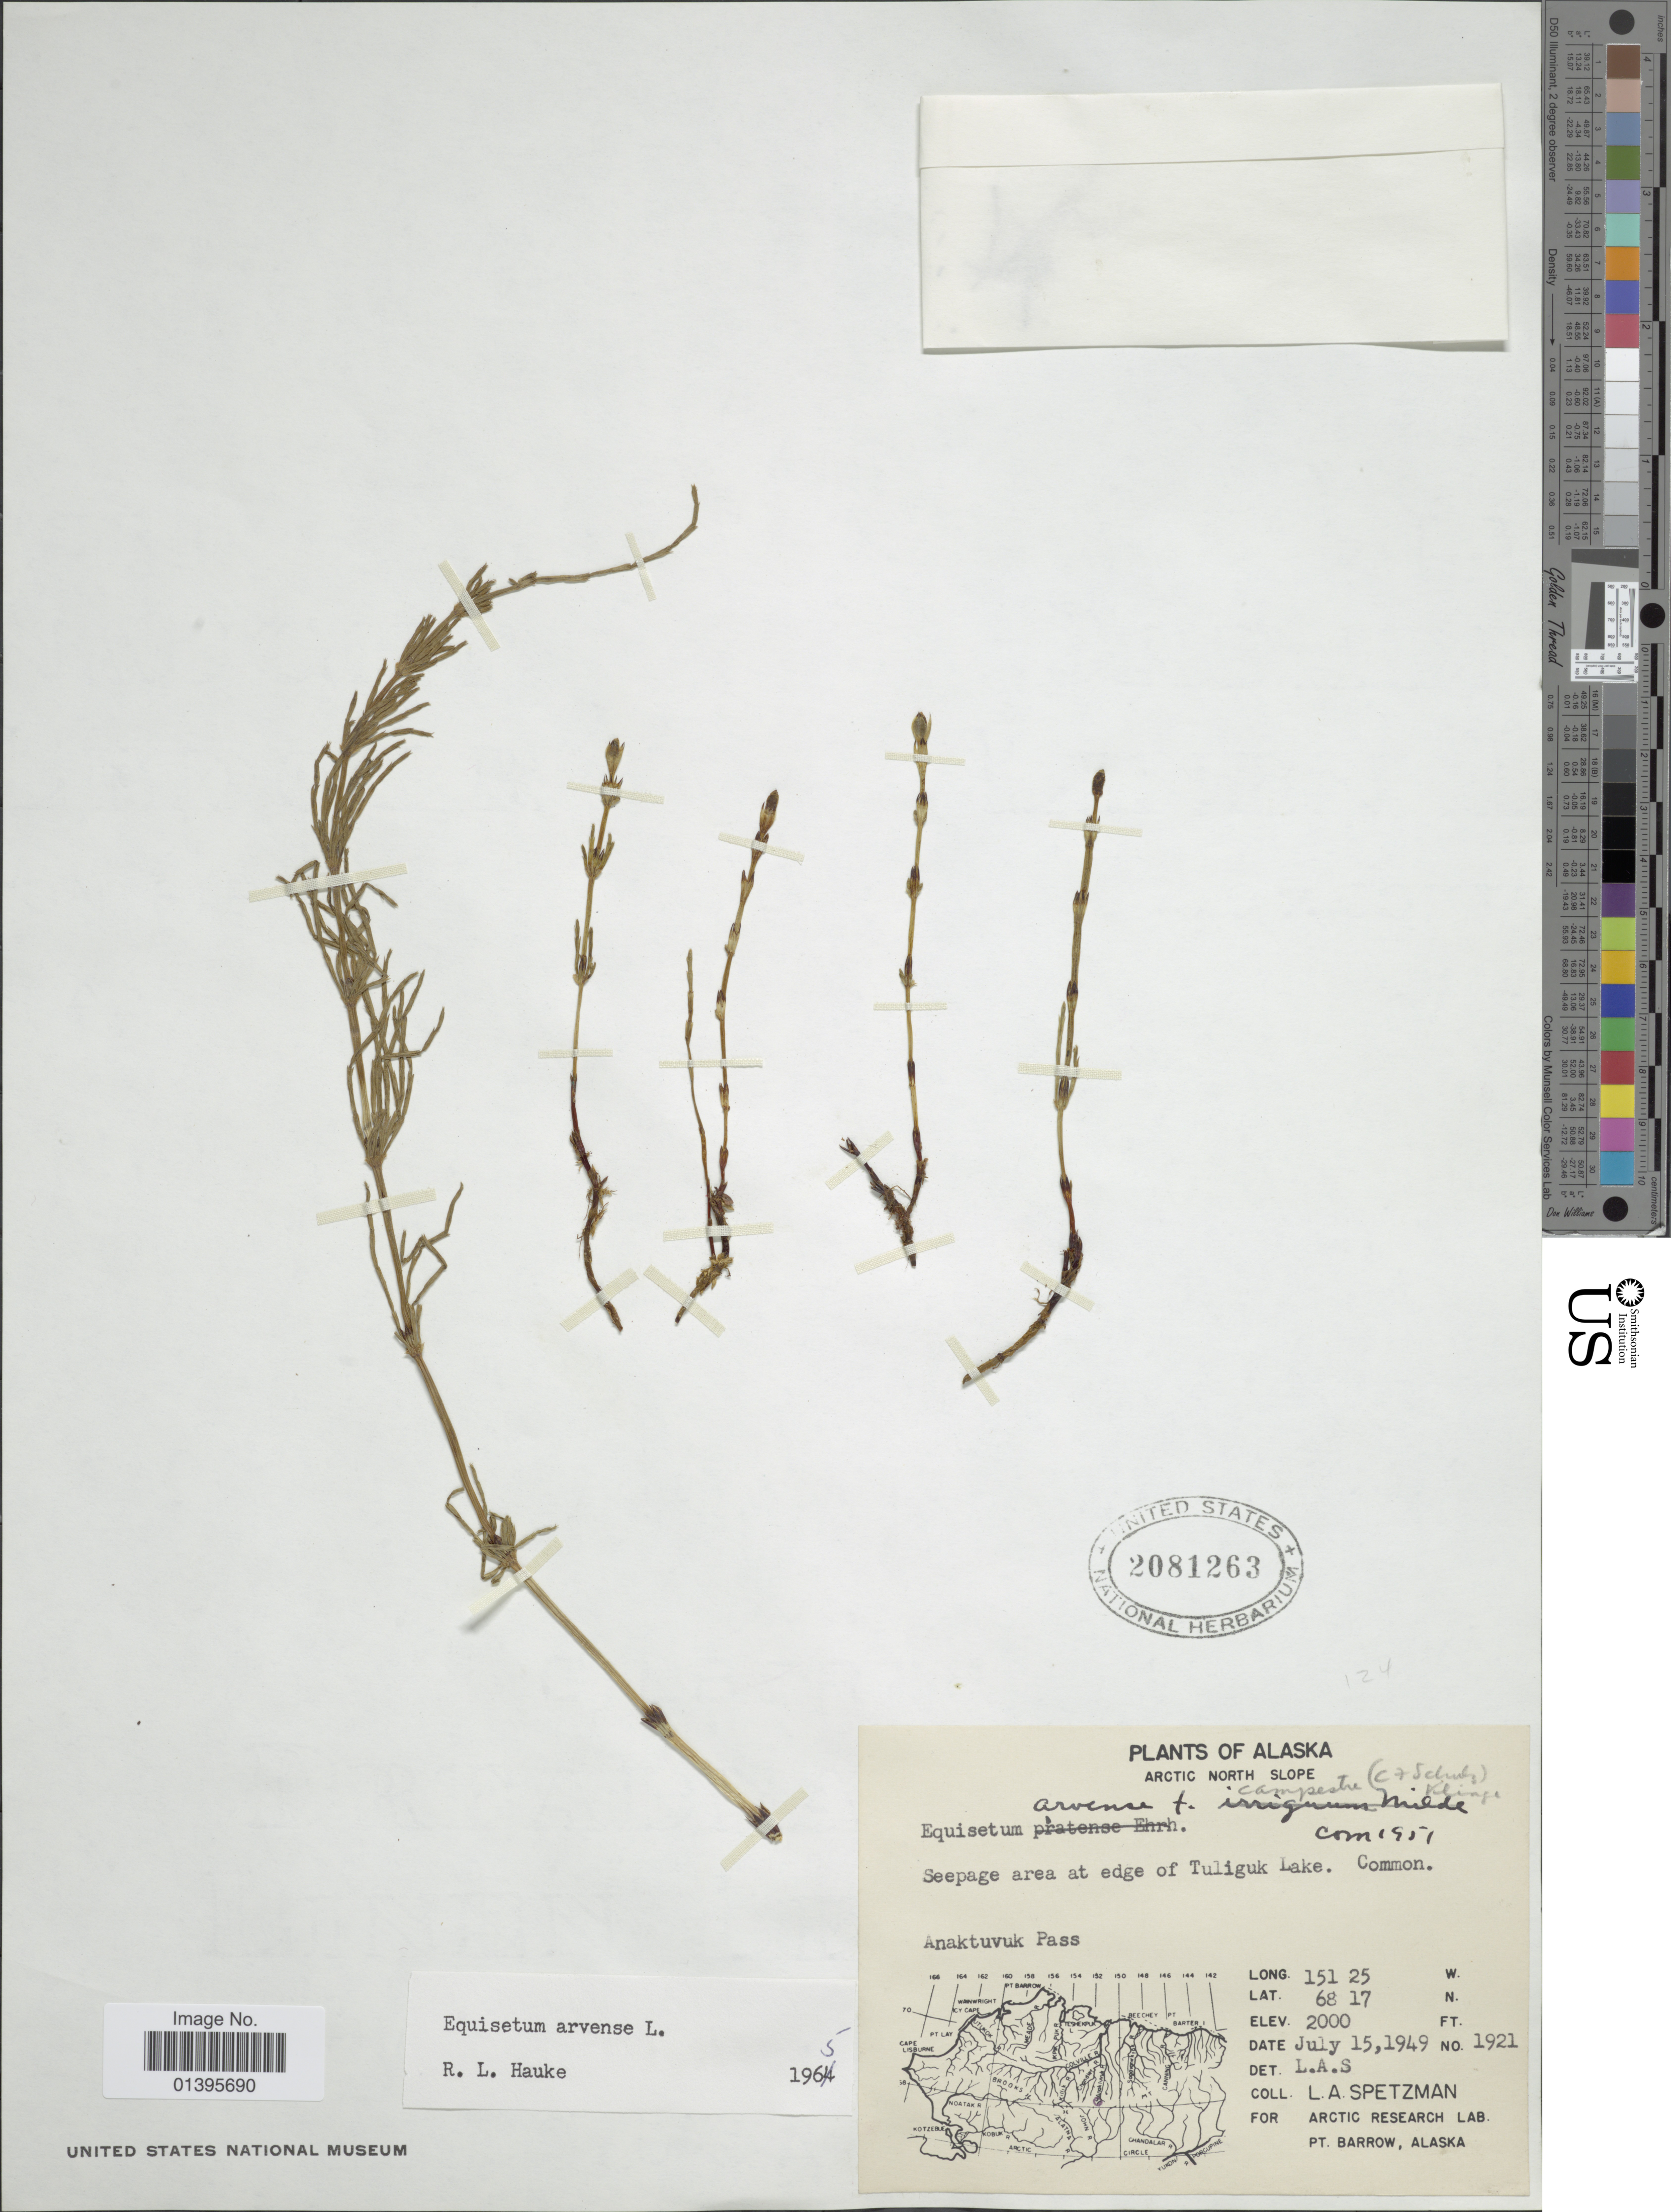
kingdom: Plantae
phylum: Tracheophyta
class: Polypodiopsida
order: Equisetales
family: Equisetaceae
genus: Equisetum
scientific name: Equisetum arvense var. campestre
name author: (Schultz) Rupr.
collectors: L. Spetzman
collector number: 1921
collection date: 1949-07-15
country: United States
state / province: Alaska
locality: Arctic North Slope. Seepage area at edge of Tuliguk Lake. Anaktuvuk Pass.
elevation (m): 610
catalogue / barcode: US 2081263